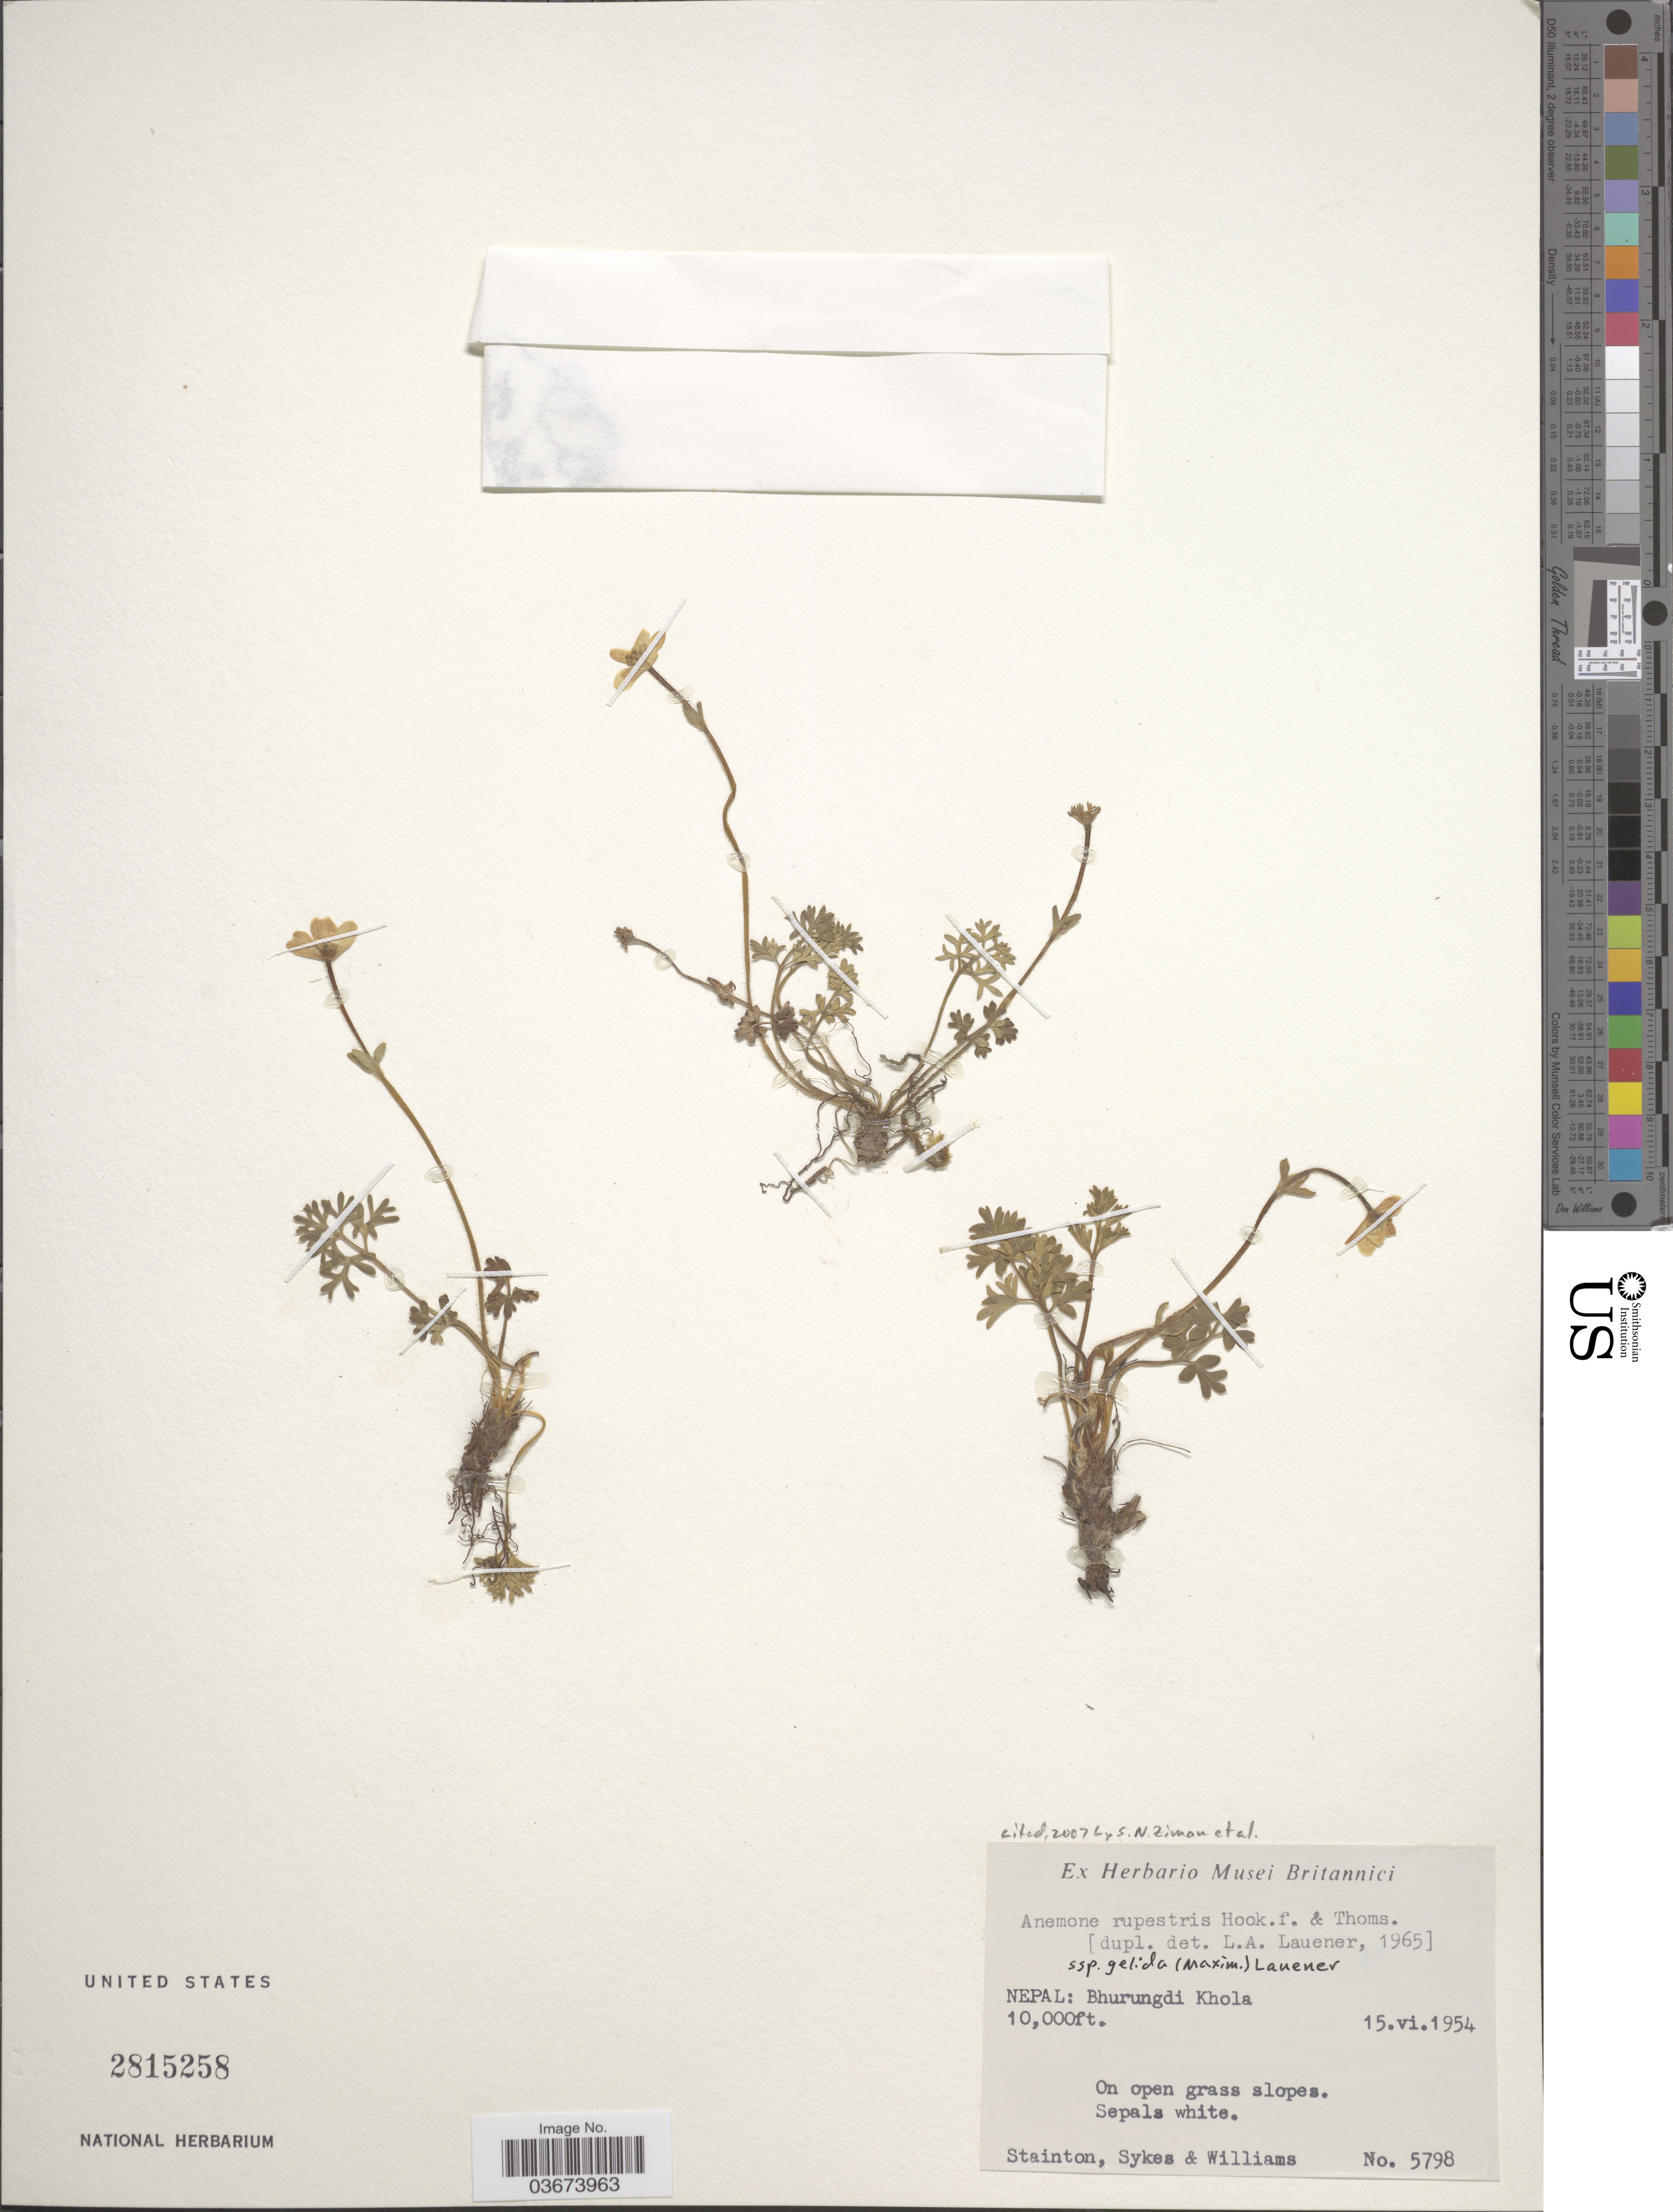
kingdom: Plantae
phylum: Tracheophyta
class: Magnoliopsida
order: Ranunculales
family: Ranunculaceae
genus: Anemone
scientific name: Anemone rupestris subsp. gelida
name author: (Maxim.) Lauener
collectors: -. Stainton, Sykes, -- & -- Williams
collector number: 5798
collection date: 1954-06-15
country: Nepal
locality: Bhurungdi Khola.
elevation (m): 3048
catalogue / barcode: US 2815258